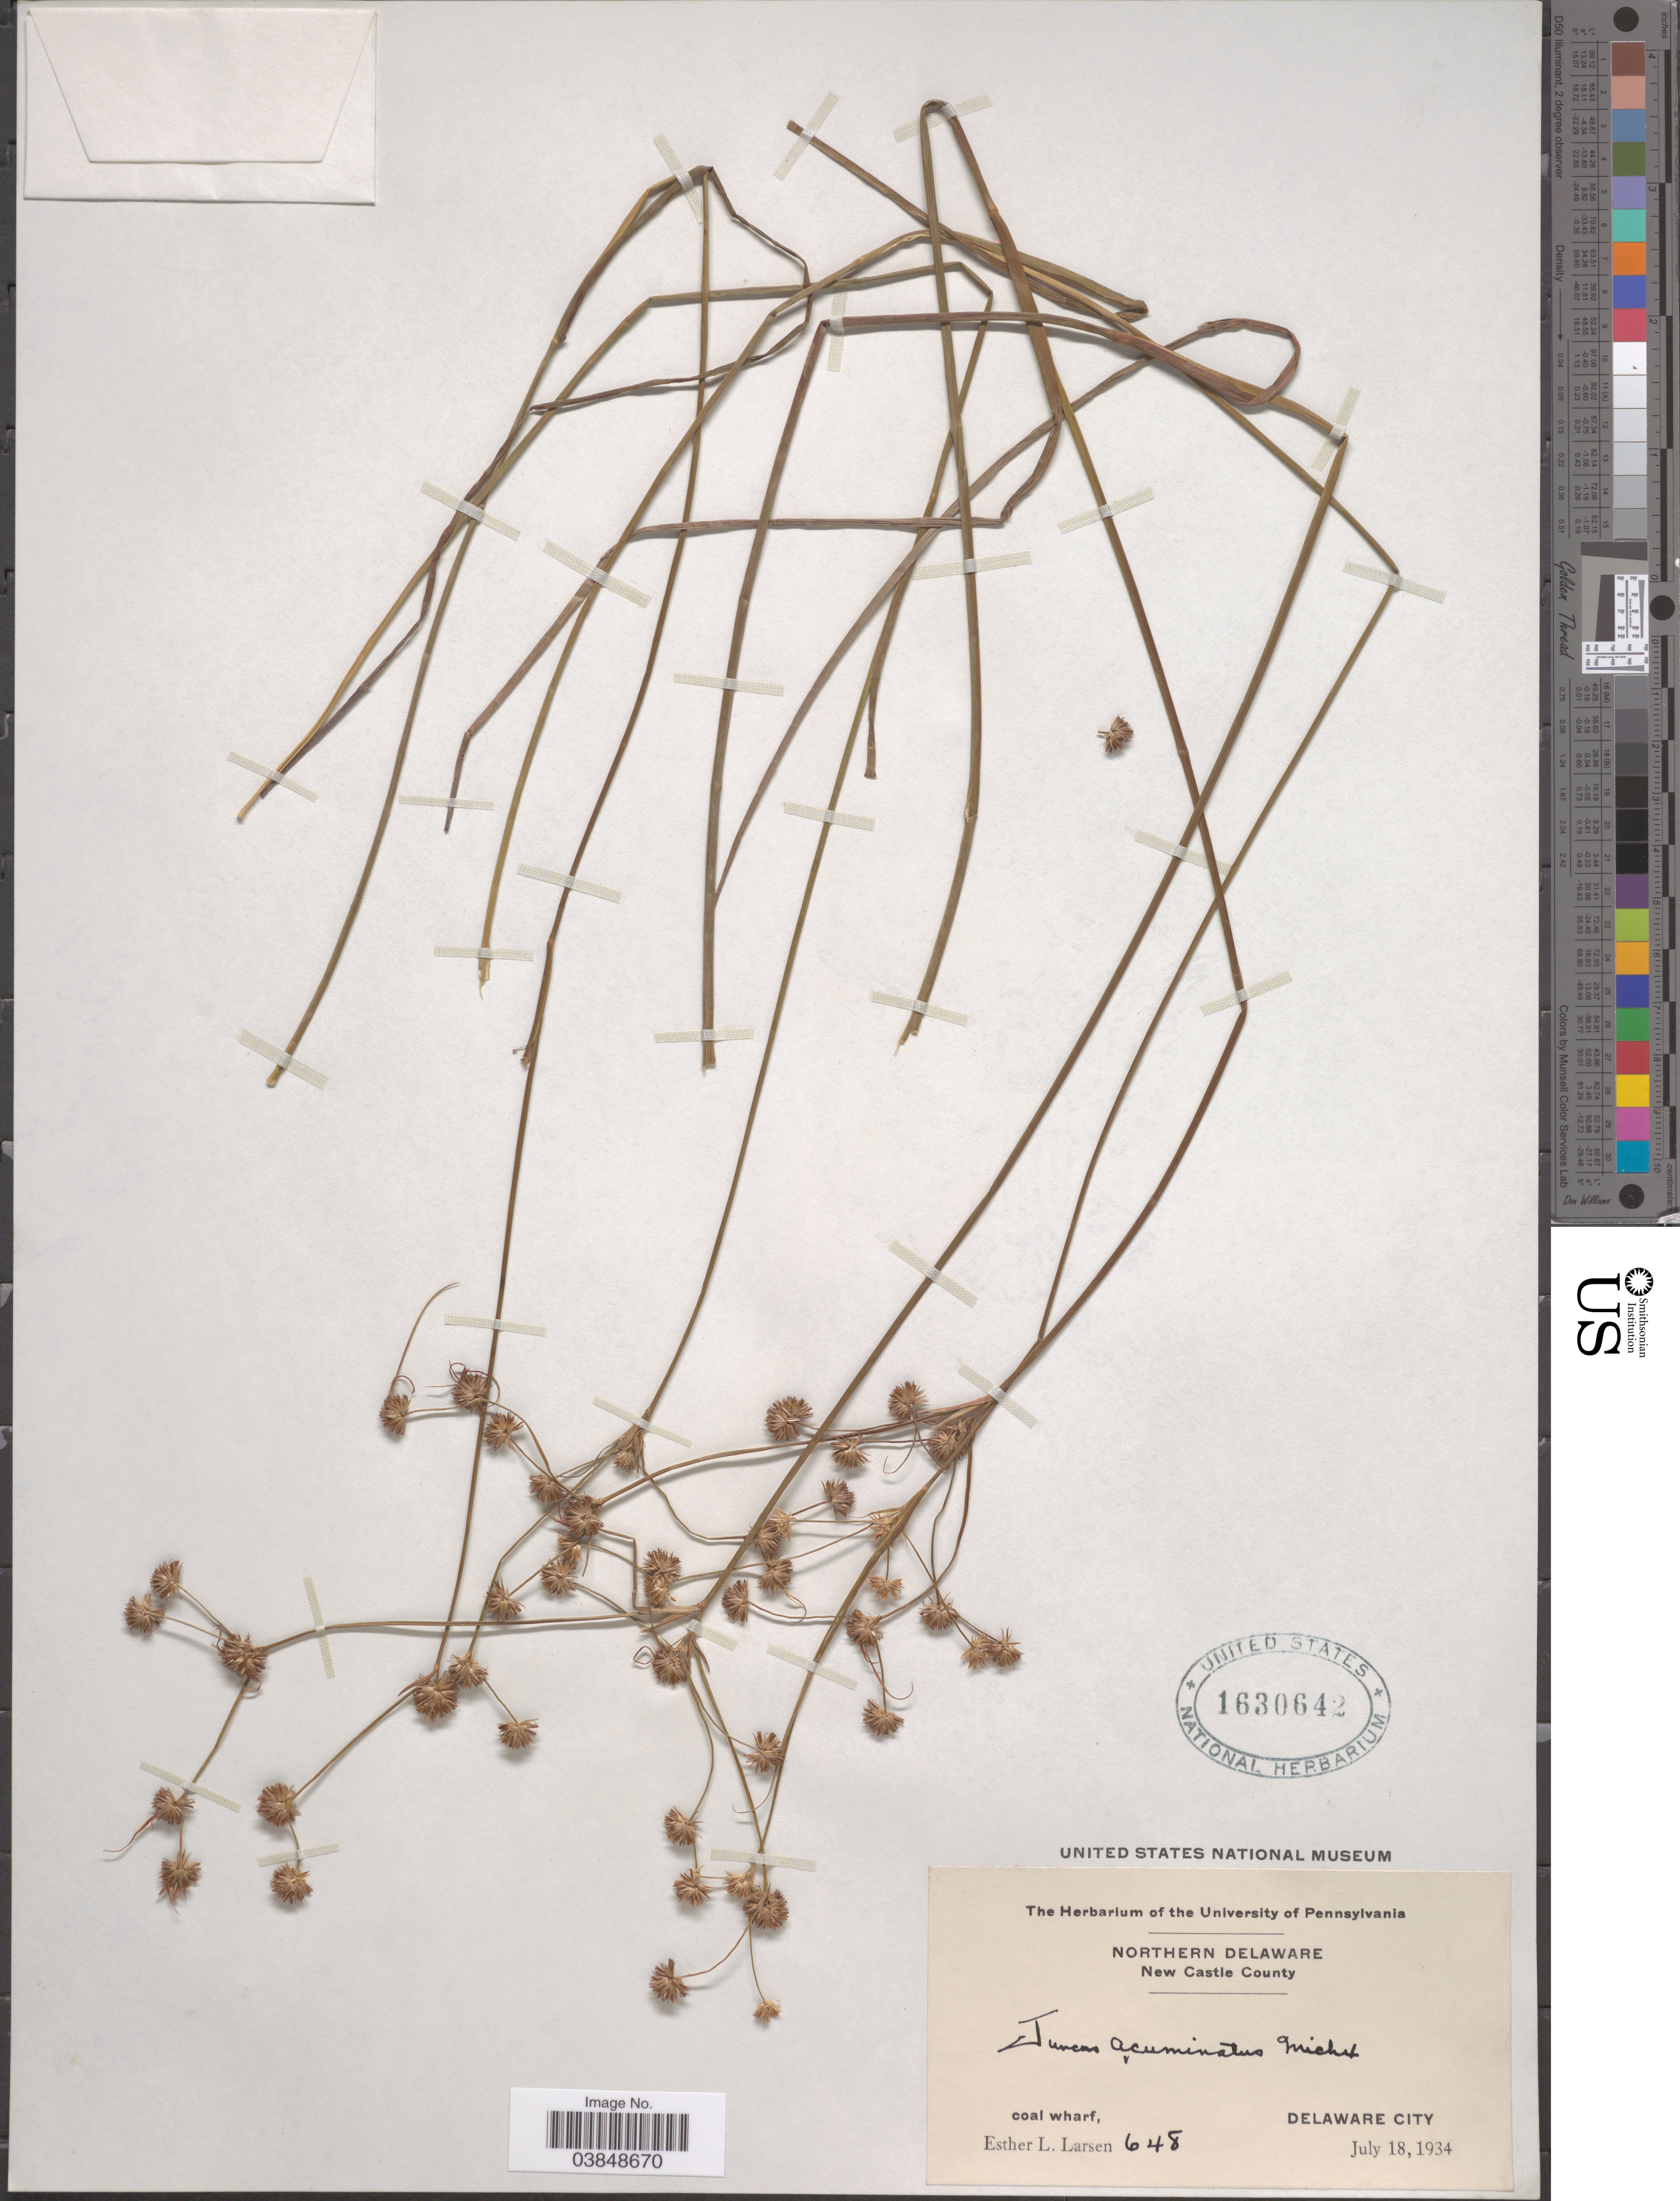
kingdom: Plantae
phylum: Tracheophyta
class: Liliopsida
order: Poales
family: Juncaceae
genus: Juncus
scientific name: Juncus acuminatus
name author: Michx.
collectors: E. Larsen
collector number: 648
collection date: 1934-07-18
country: United States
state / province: Delaware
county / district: New Castle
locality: Northern Delaware. New Castle County. Delaware City.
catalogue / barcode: US 1630642